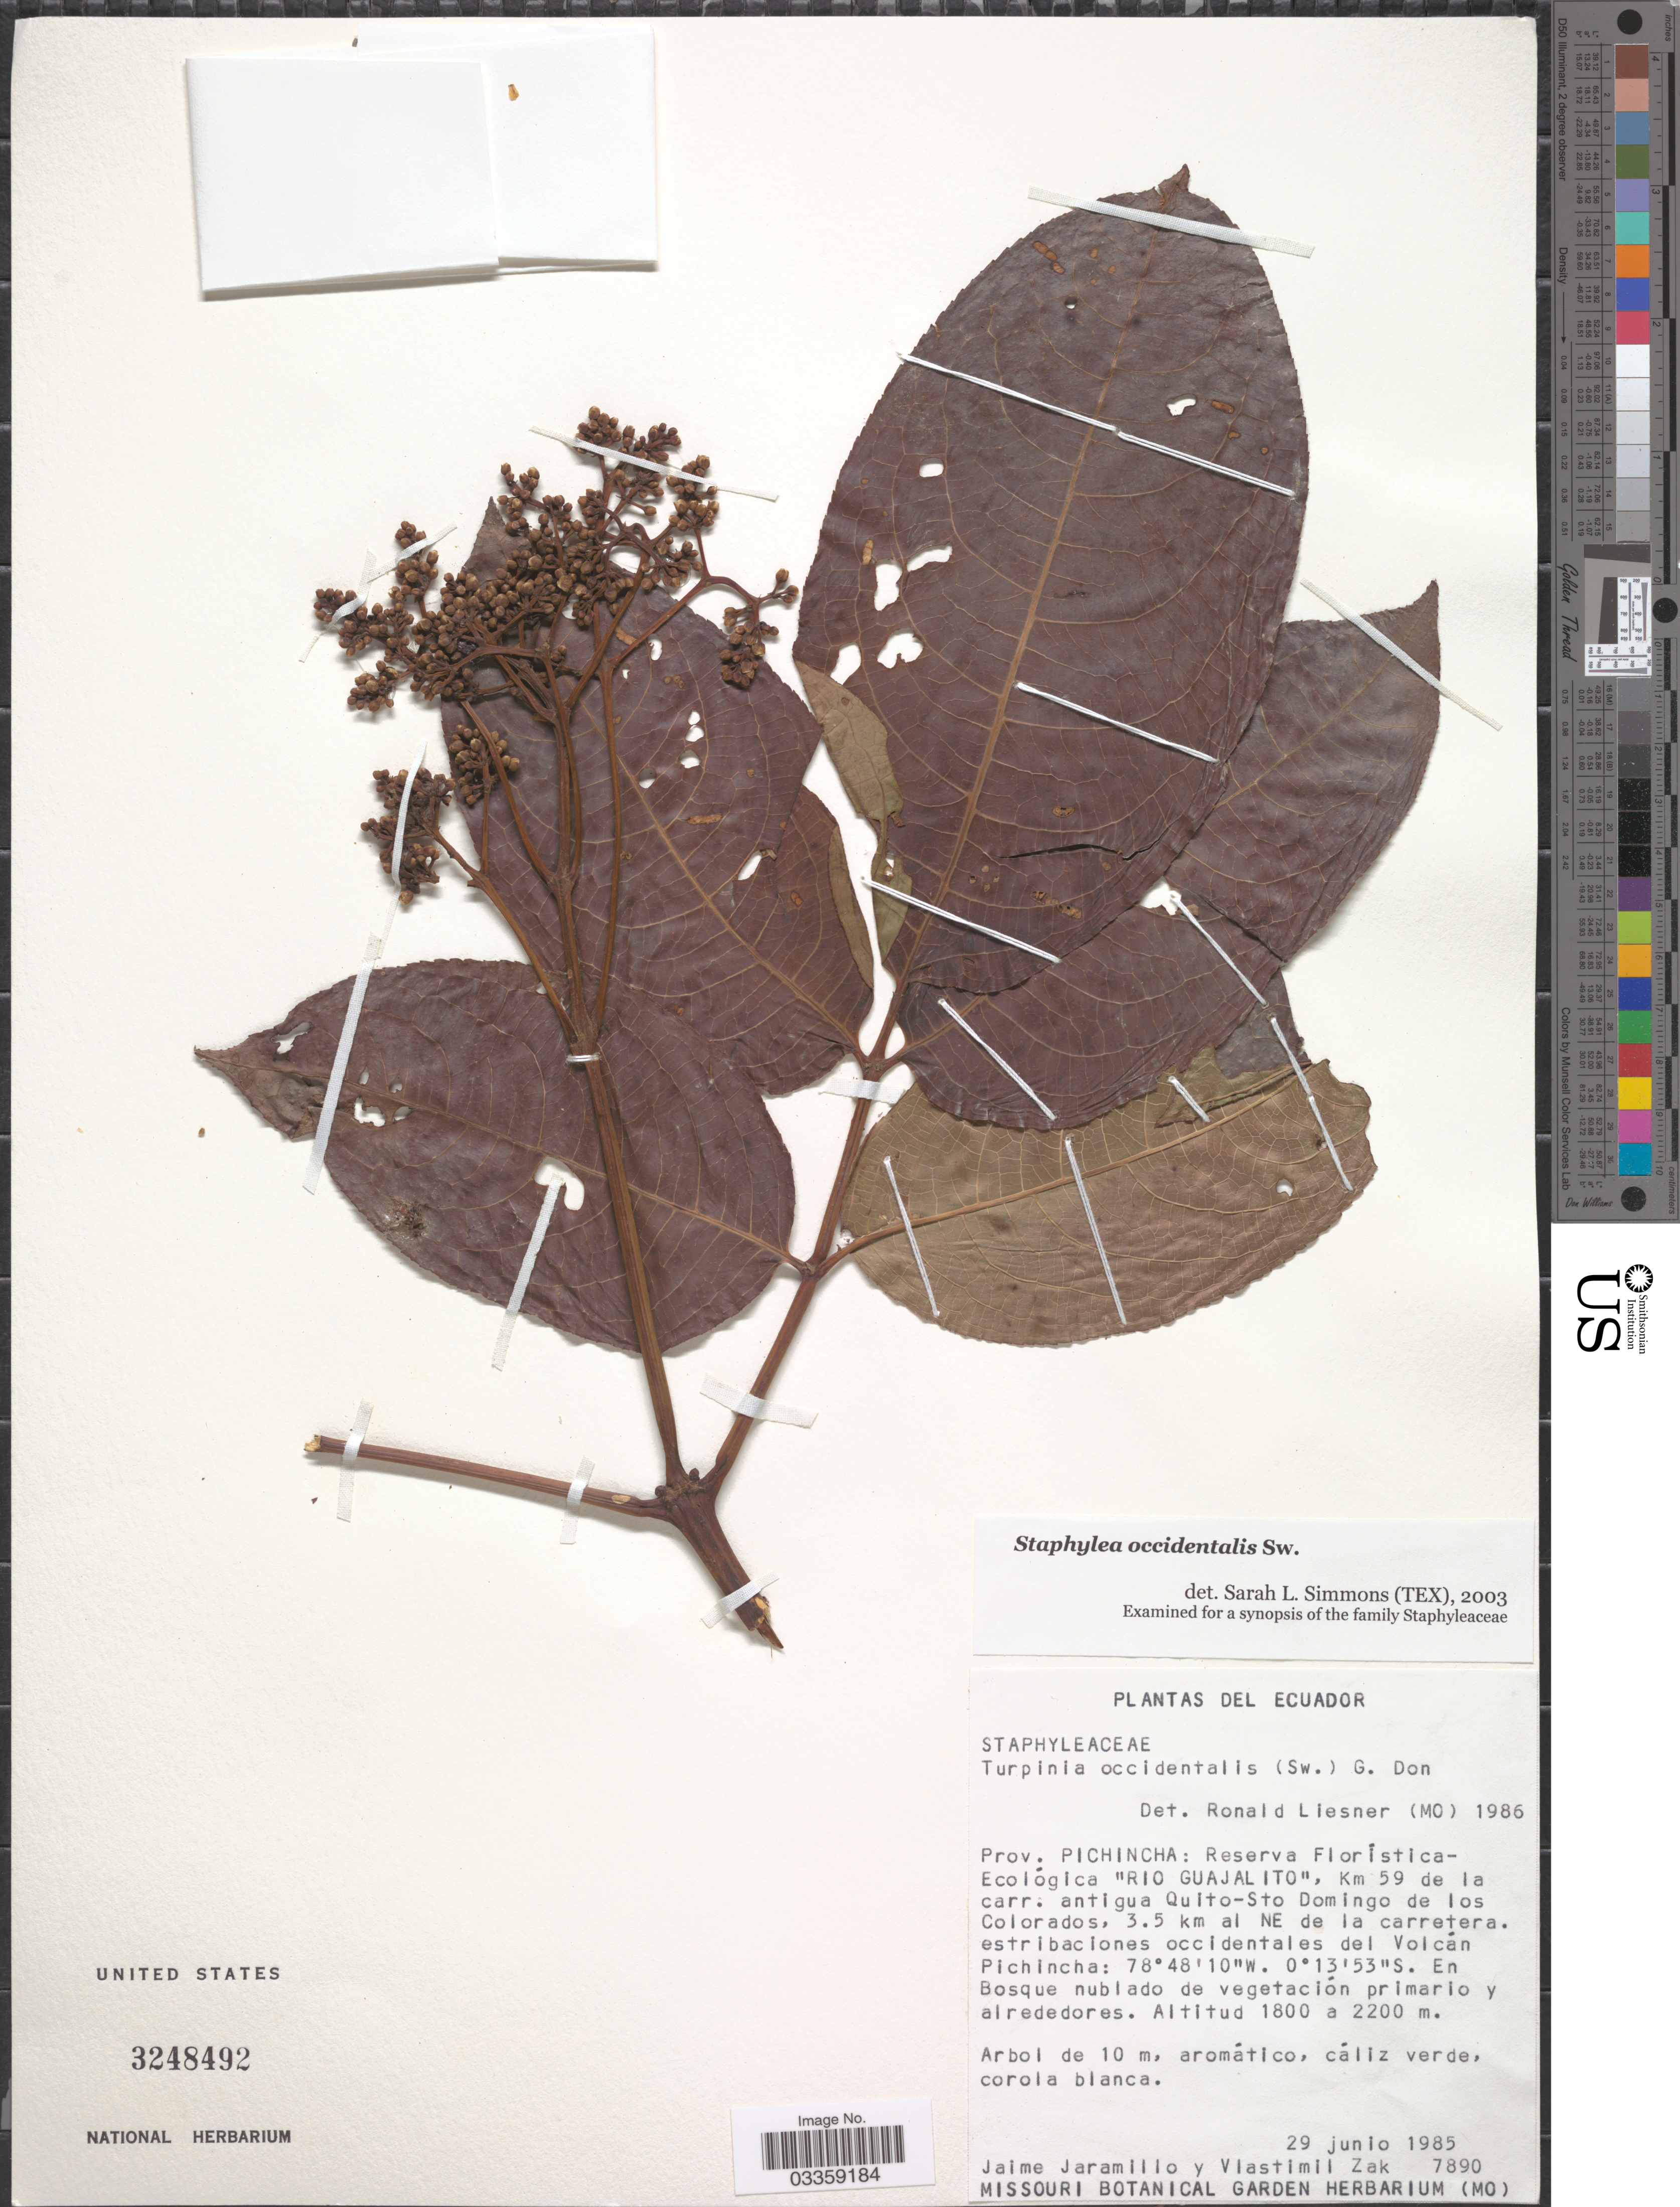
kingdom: Plantae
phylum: Tracheophyta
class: Magnoliopsida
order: Crossosomatales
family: Staphyleaceae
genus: Turpinia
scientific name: Turpinia occidentalis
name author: (Sw.) G. Don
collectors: J. Jaramillo & V. Zak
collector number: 7890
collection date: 1985-06-29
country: Ecuador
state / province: Pichincha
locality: Reserva Florística-Ecológica "Rio Guajalito", Km 59 de la carr. antigua Quito-Sto Domingo de los Colorados, 3.5 km al NE de la carretera, estribaciones occidentalis del Volcán Pichincha.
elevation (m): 1800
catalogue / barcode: US 3248492